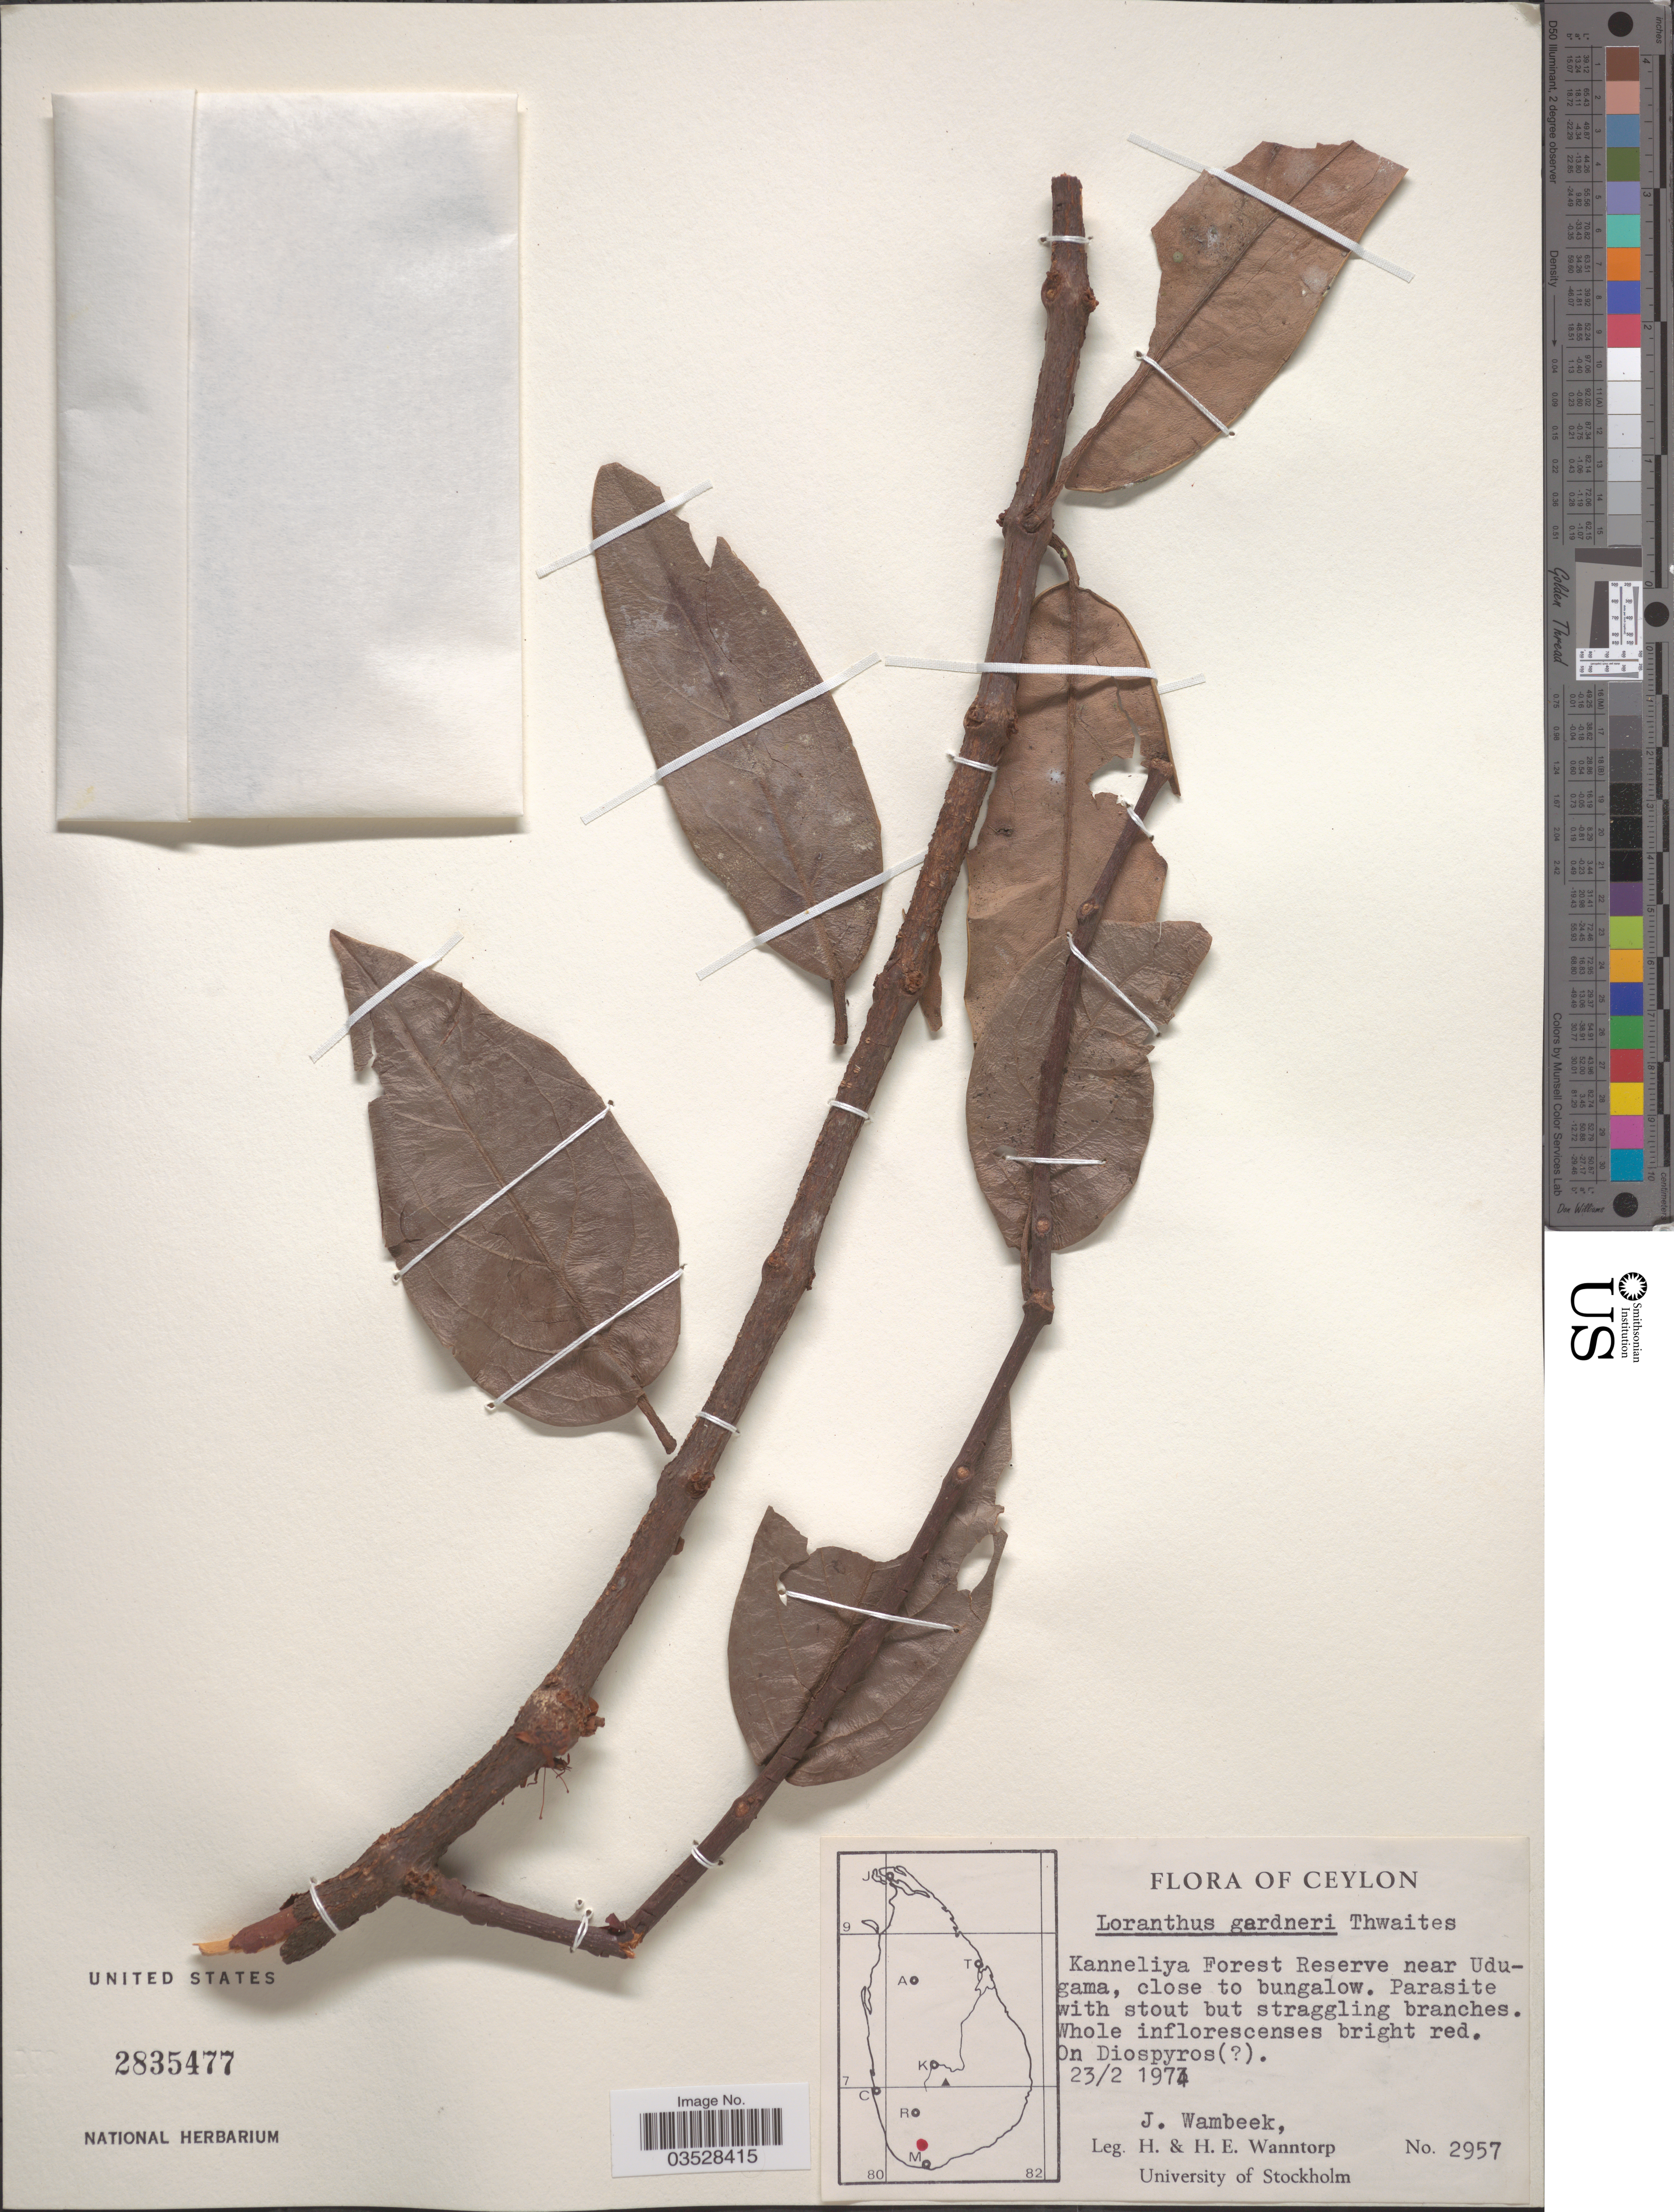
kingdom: Plantae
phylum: Tracheophyta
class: Magnoliopsida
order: Santalales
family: Loranthaceae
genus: Loranthus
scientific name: Loranthus gardneri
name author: Thwaites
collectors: J. Wambeek, H. Wanntorp & H. Wanntorp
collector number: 2957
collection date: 1974-02-23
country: Sri Lanka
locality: Ceylon. Kanneliya Forest Reserve near Udugama, close to bungalow.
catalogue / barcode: US 2835477